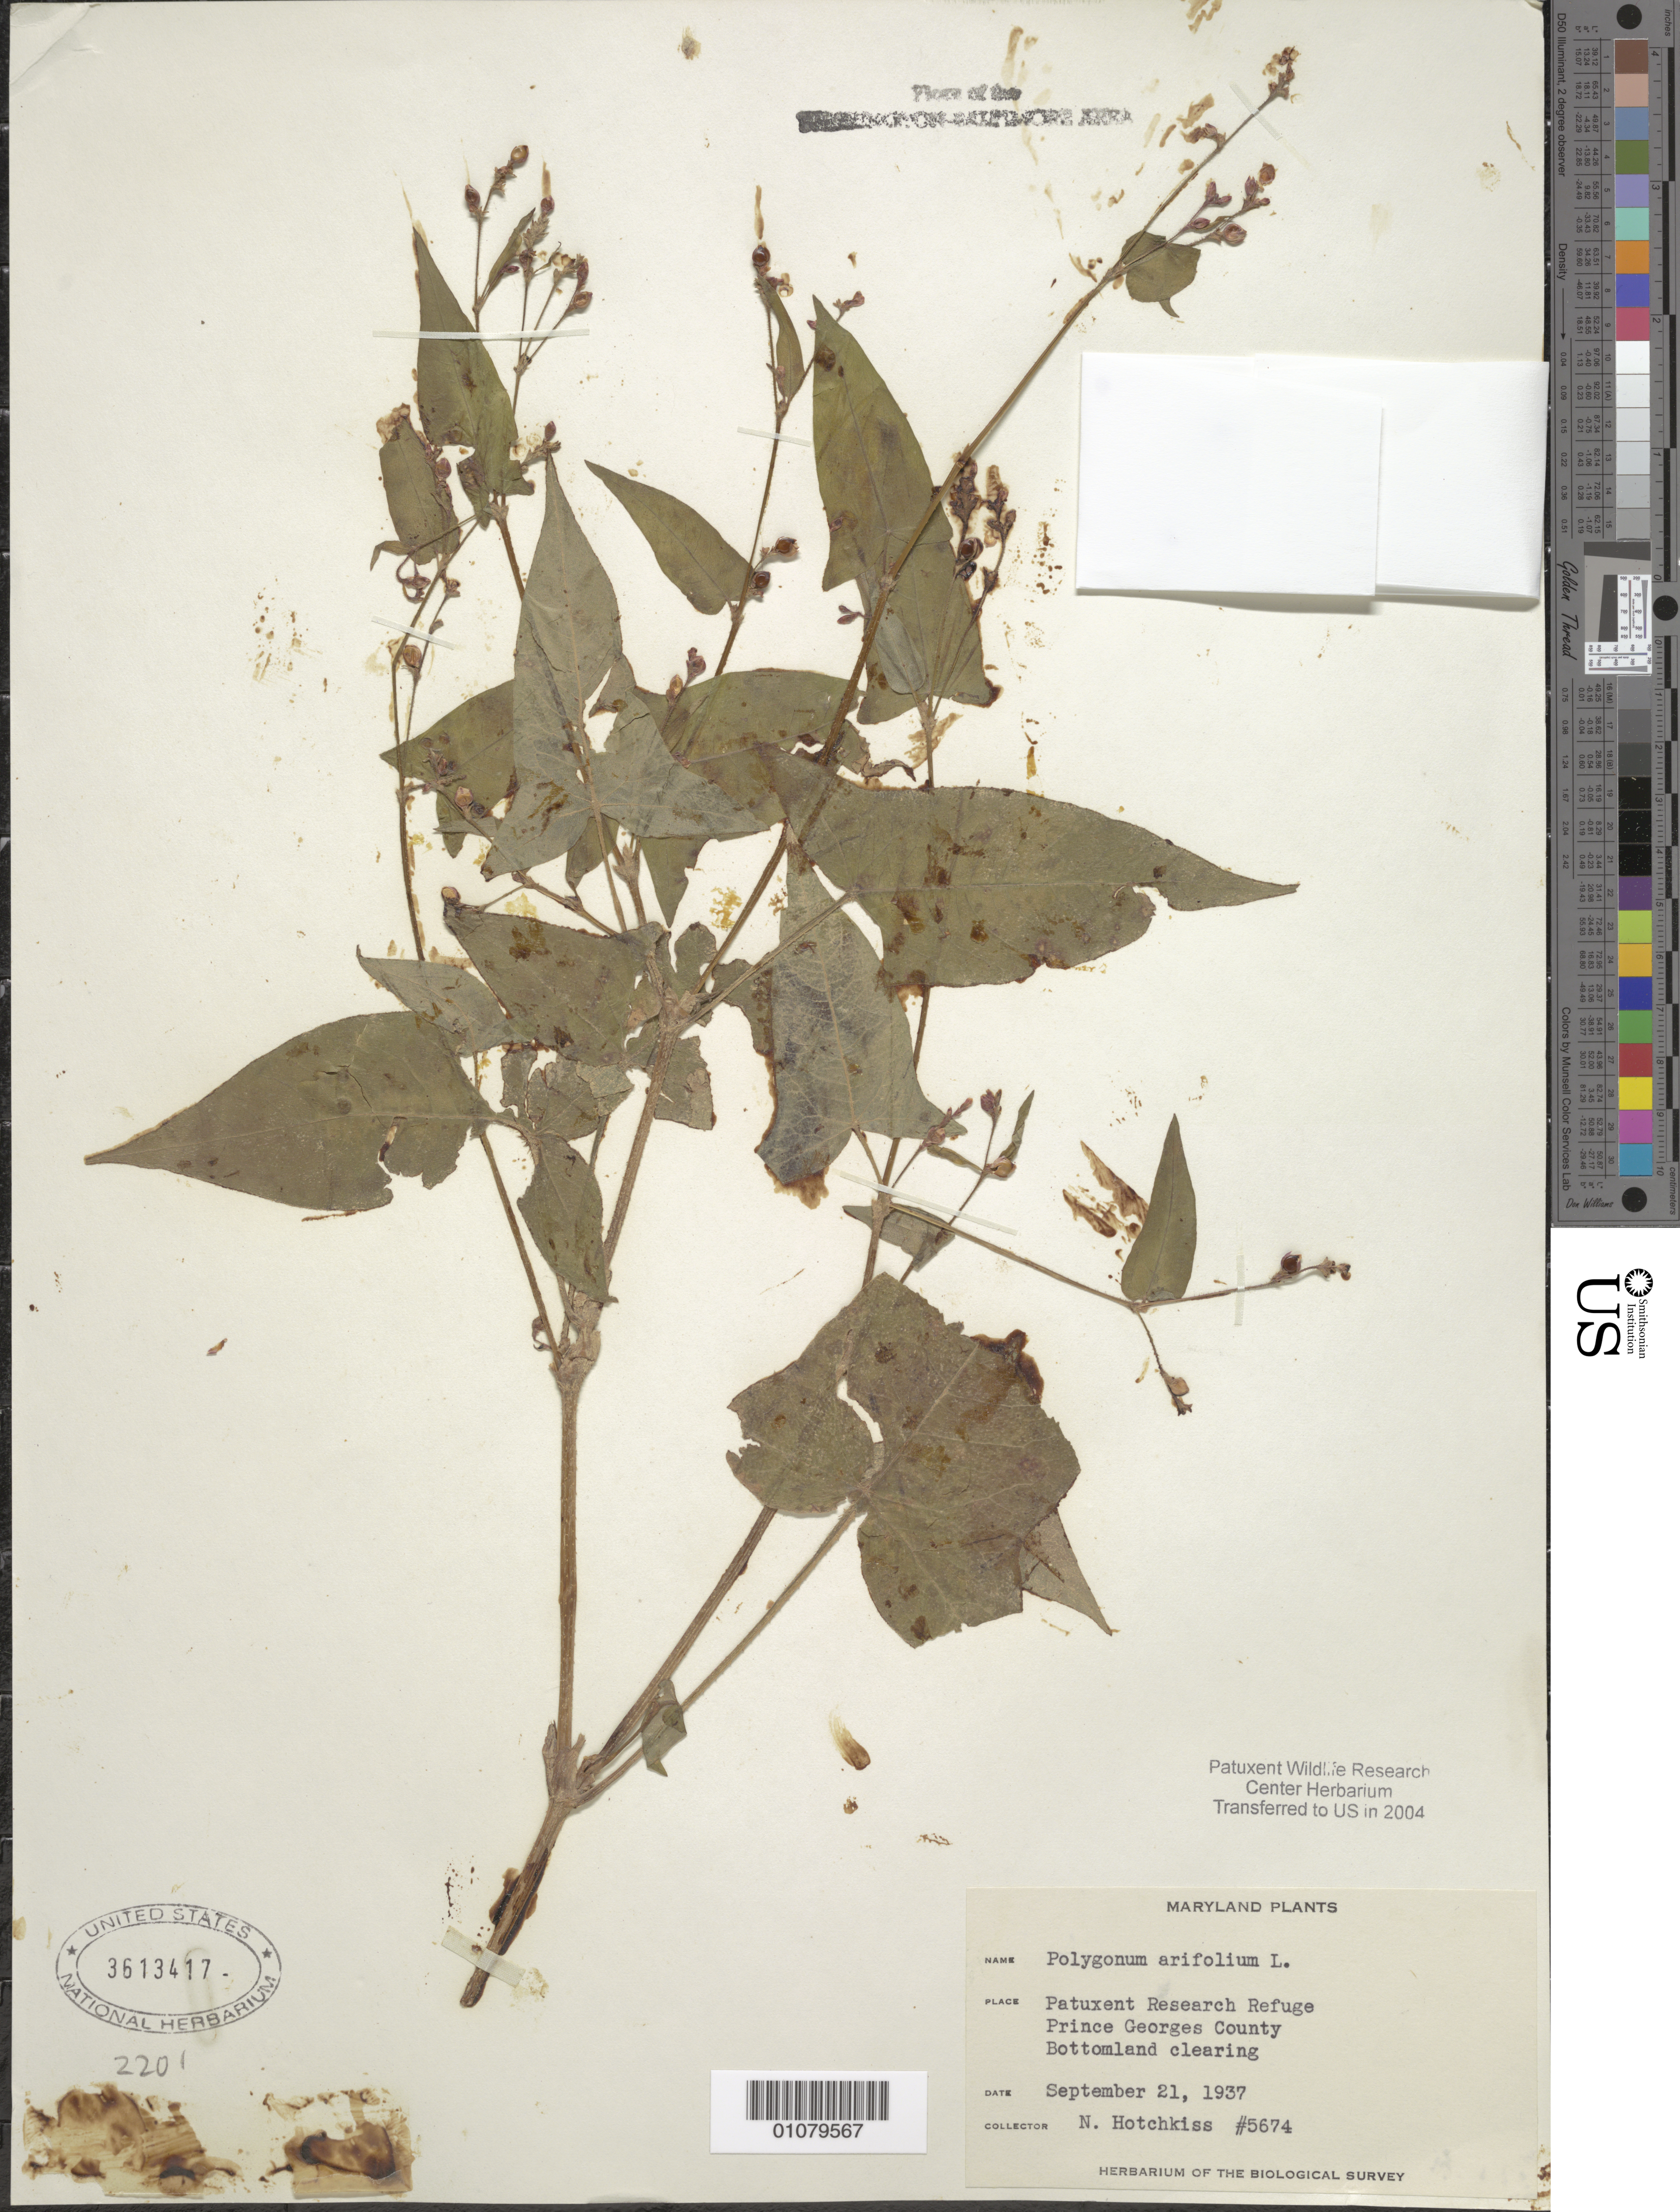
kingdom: Plantae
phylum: Tracheophyta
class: Magnoliopsida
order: Caryophyllales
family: Polygonaceae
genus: Persicaria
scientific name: Persicaria arifolia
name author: (L.) Haraldson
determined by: Atha, D. E.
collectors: N. Hotchkiss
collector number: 5674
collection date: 1937-09-21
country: United States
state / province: Maryland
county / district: Prince George's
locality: Patuxent Wildlife Refuge.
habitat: Bottomland clearing.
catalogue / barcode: US 3613417